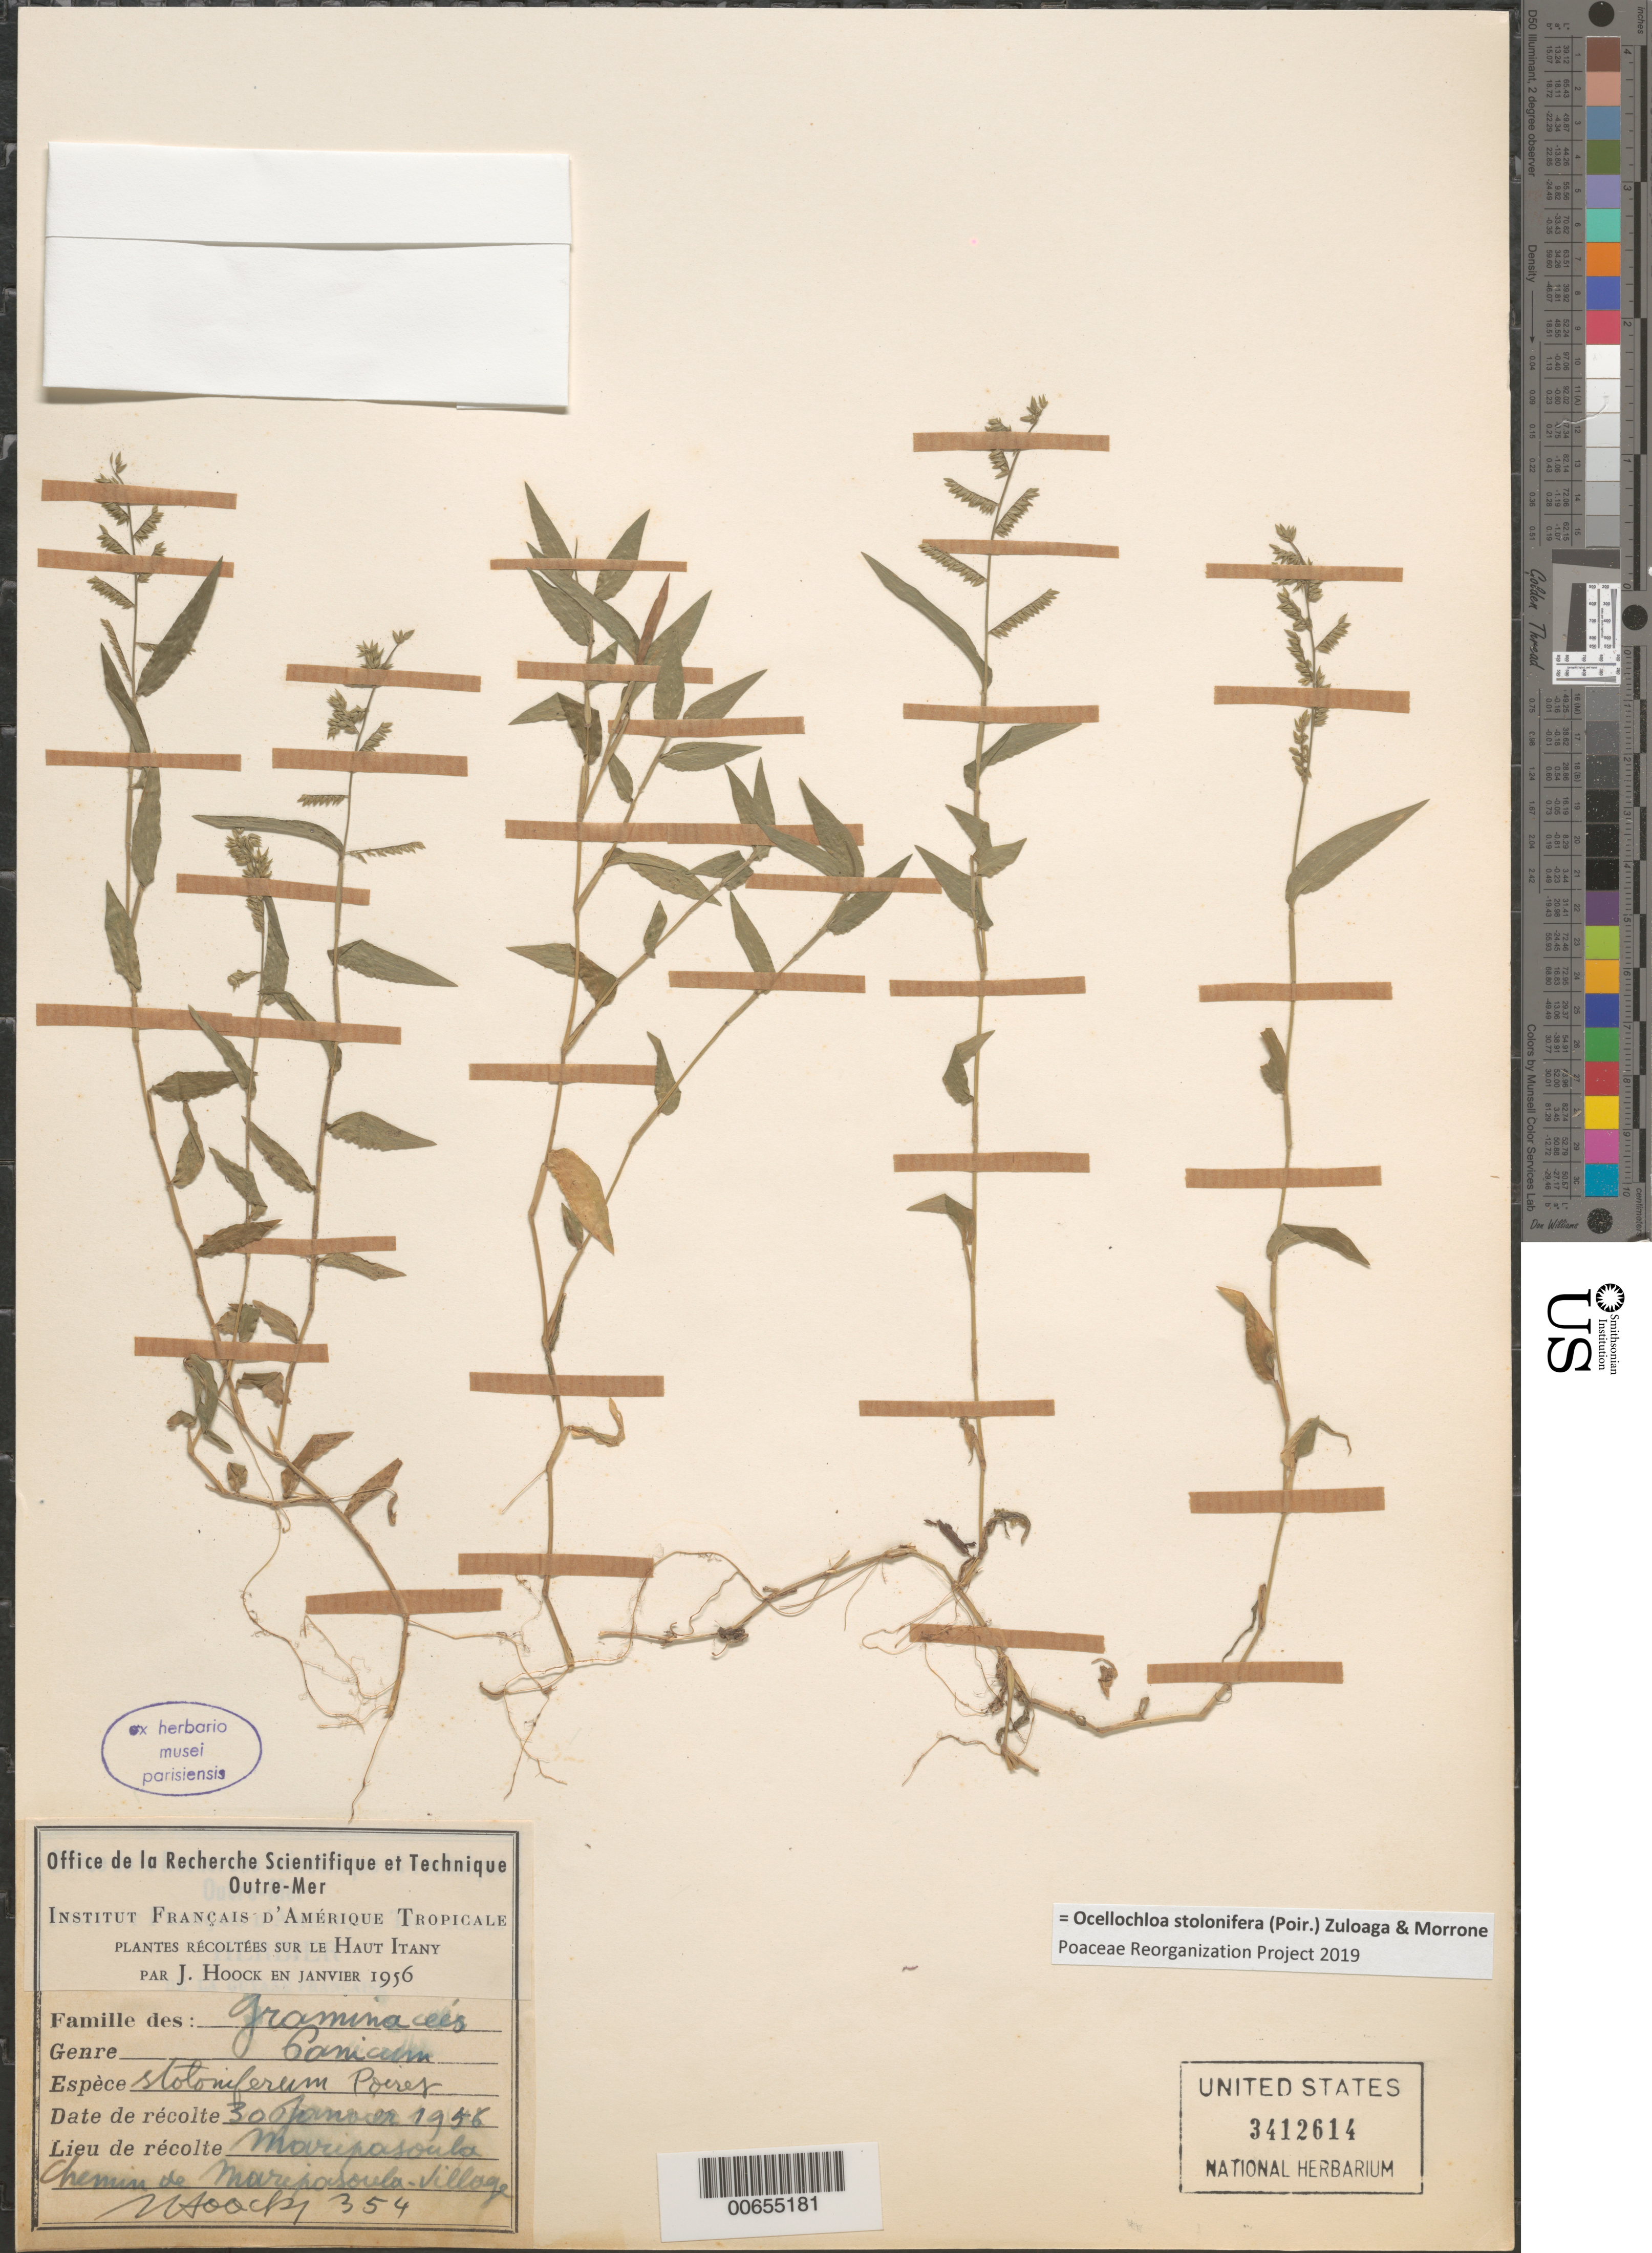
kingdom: Plantae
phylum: Tracheophyta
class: Liliopsida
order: Poales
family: Poaceae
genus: Panicum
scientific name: Panicum stoloniferum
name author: Poir.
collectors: J. Hoock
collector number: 354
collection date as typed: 30-Jan-56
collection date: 1956-01-30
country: French Guiana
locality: Maripasoula, Chemin de Maripasoula village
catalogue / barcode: US 3412614